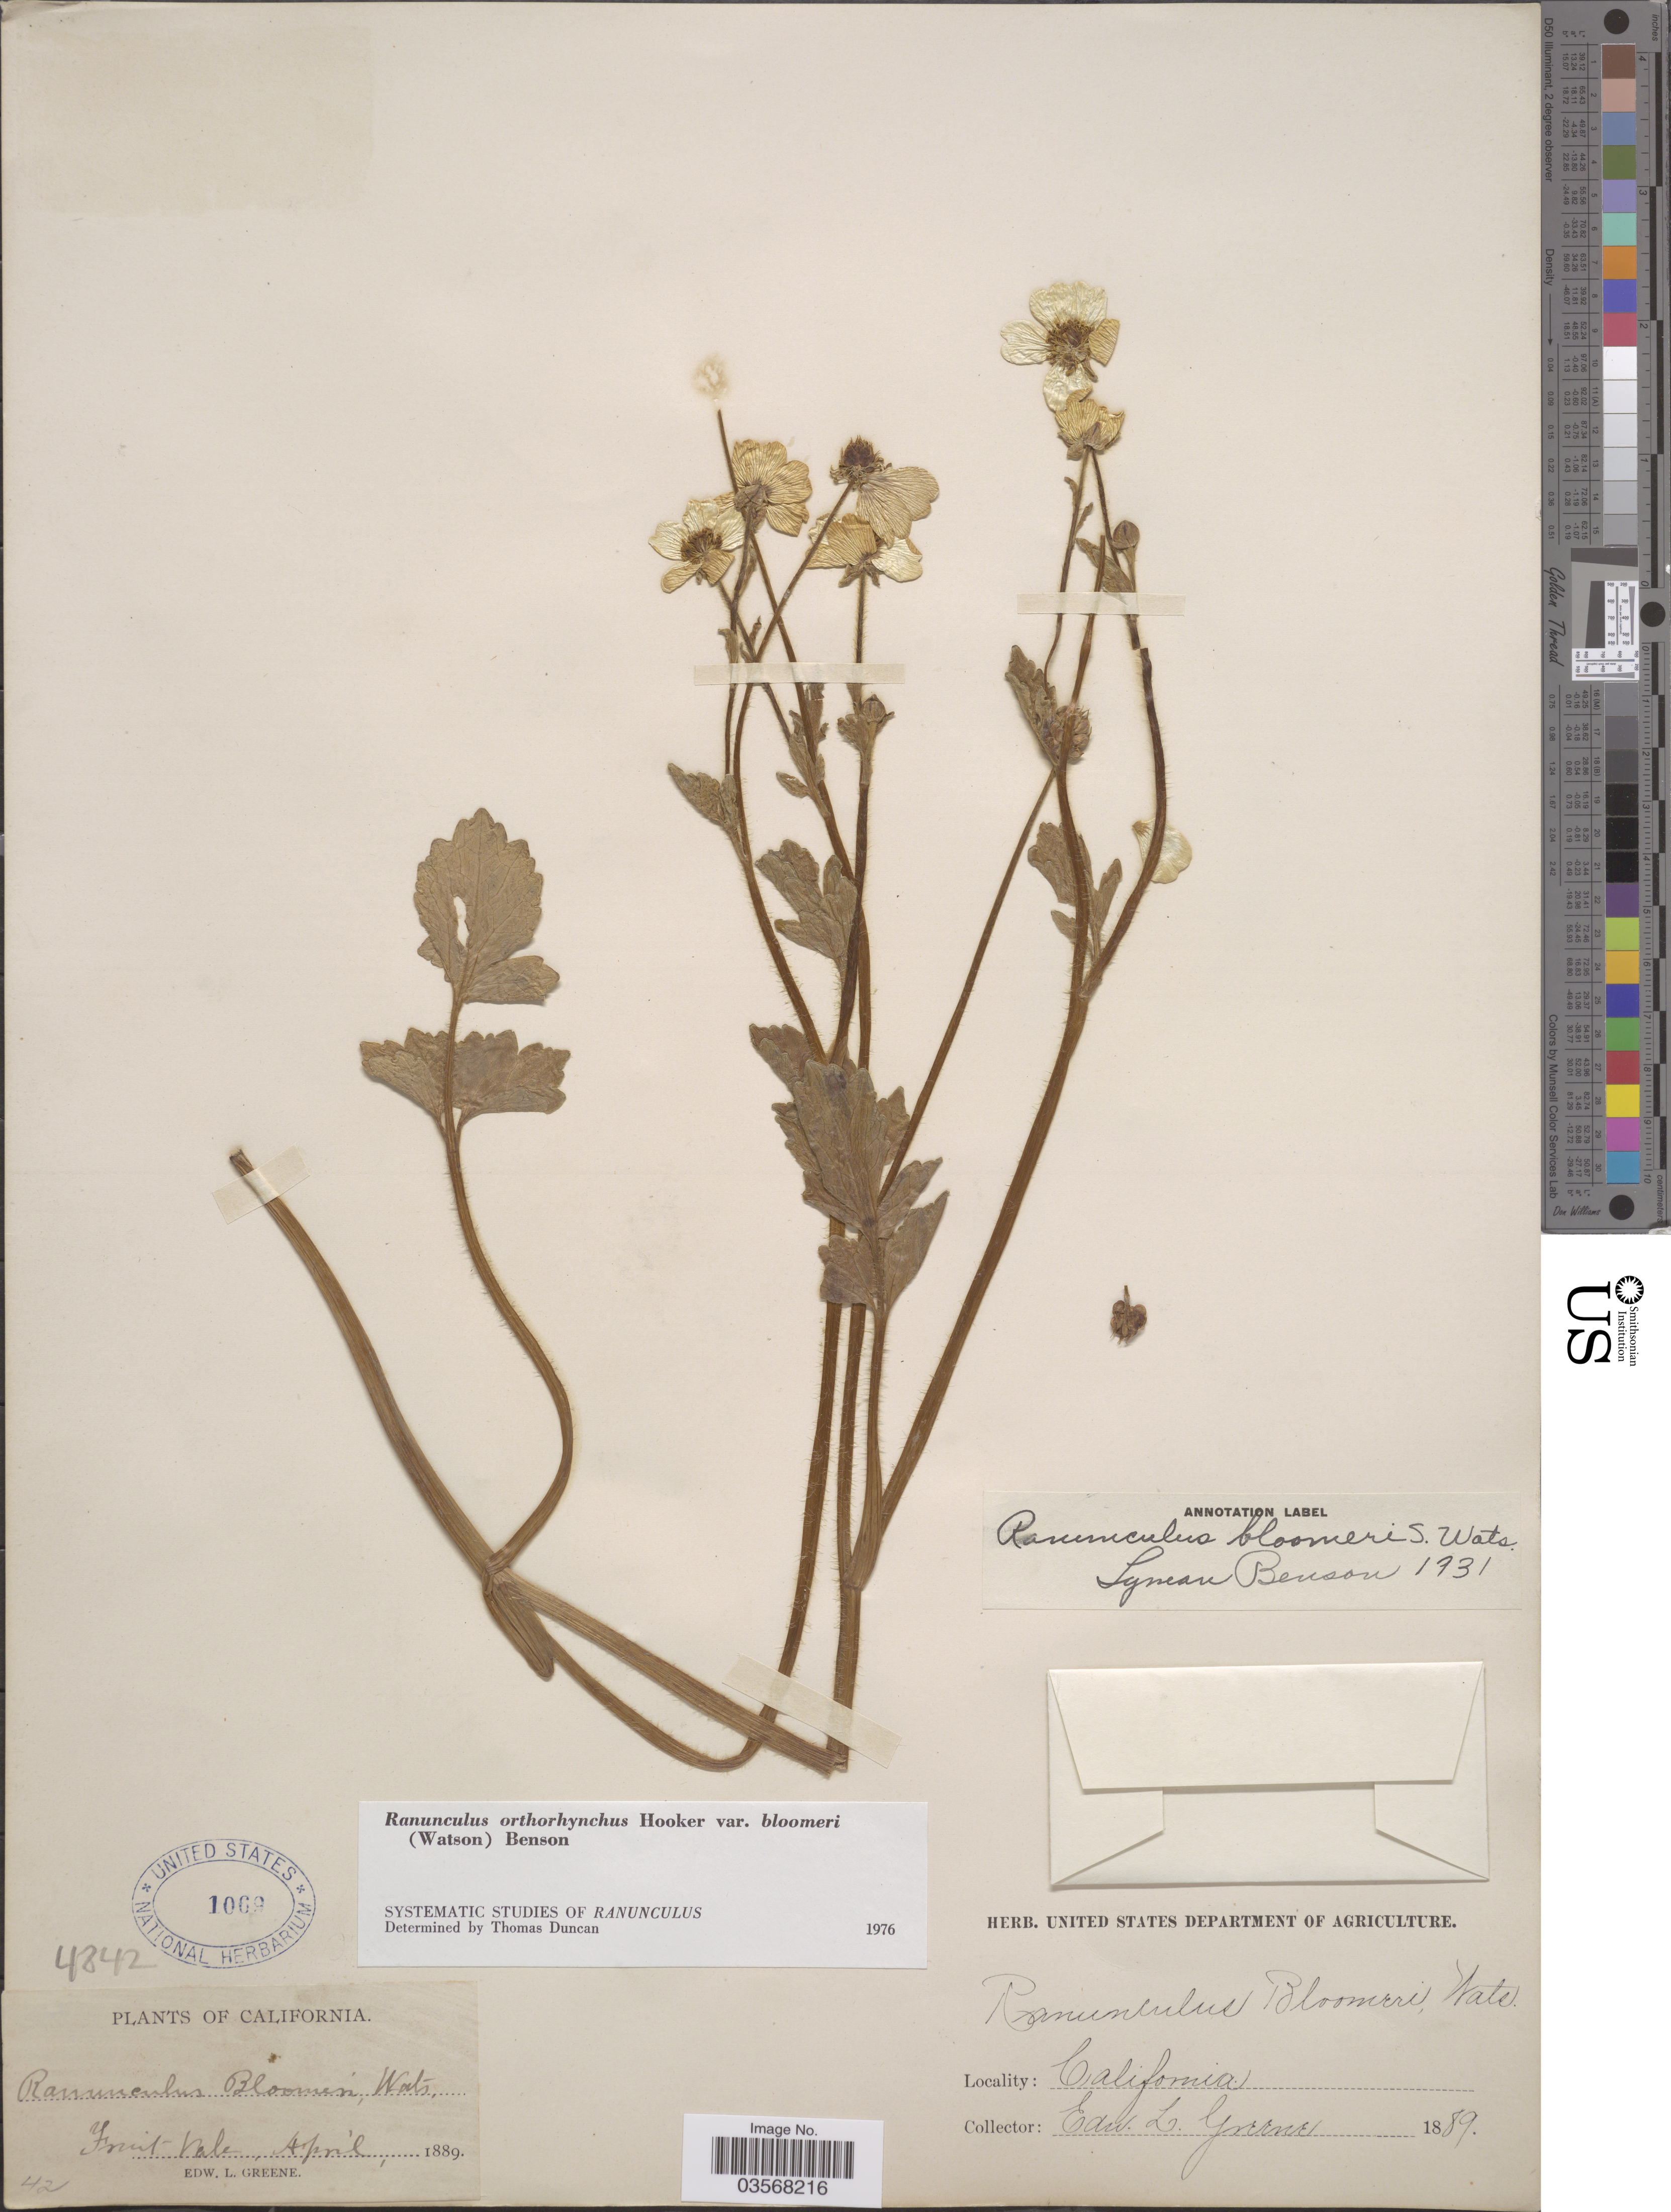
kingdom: Plantae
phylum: Tracheophyta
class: Magnoliopsida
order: Ranunculales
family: Ranunculaceae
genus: Ranunculus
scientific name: Ranunculus orthorhynchus var. bloomeri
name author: (S. Watson) L.D. Benson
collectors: E. L. Greene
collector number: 42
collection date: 1889-04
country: United States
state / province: California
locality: Fruit Vale.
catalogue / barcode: US 1069